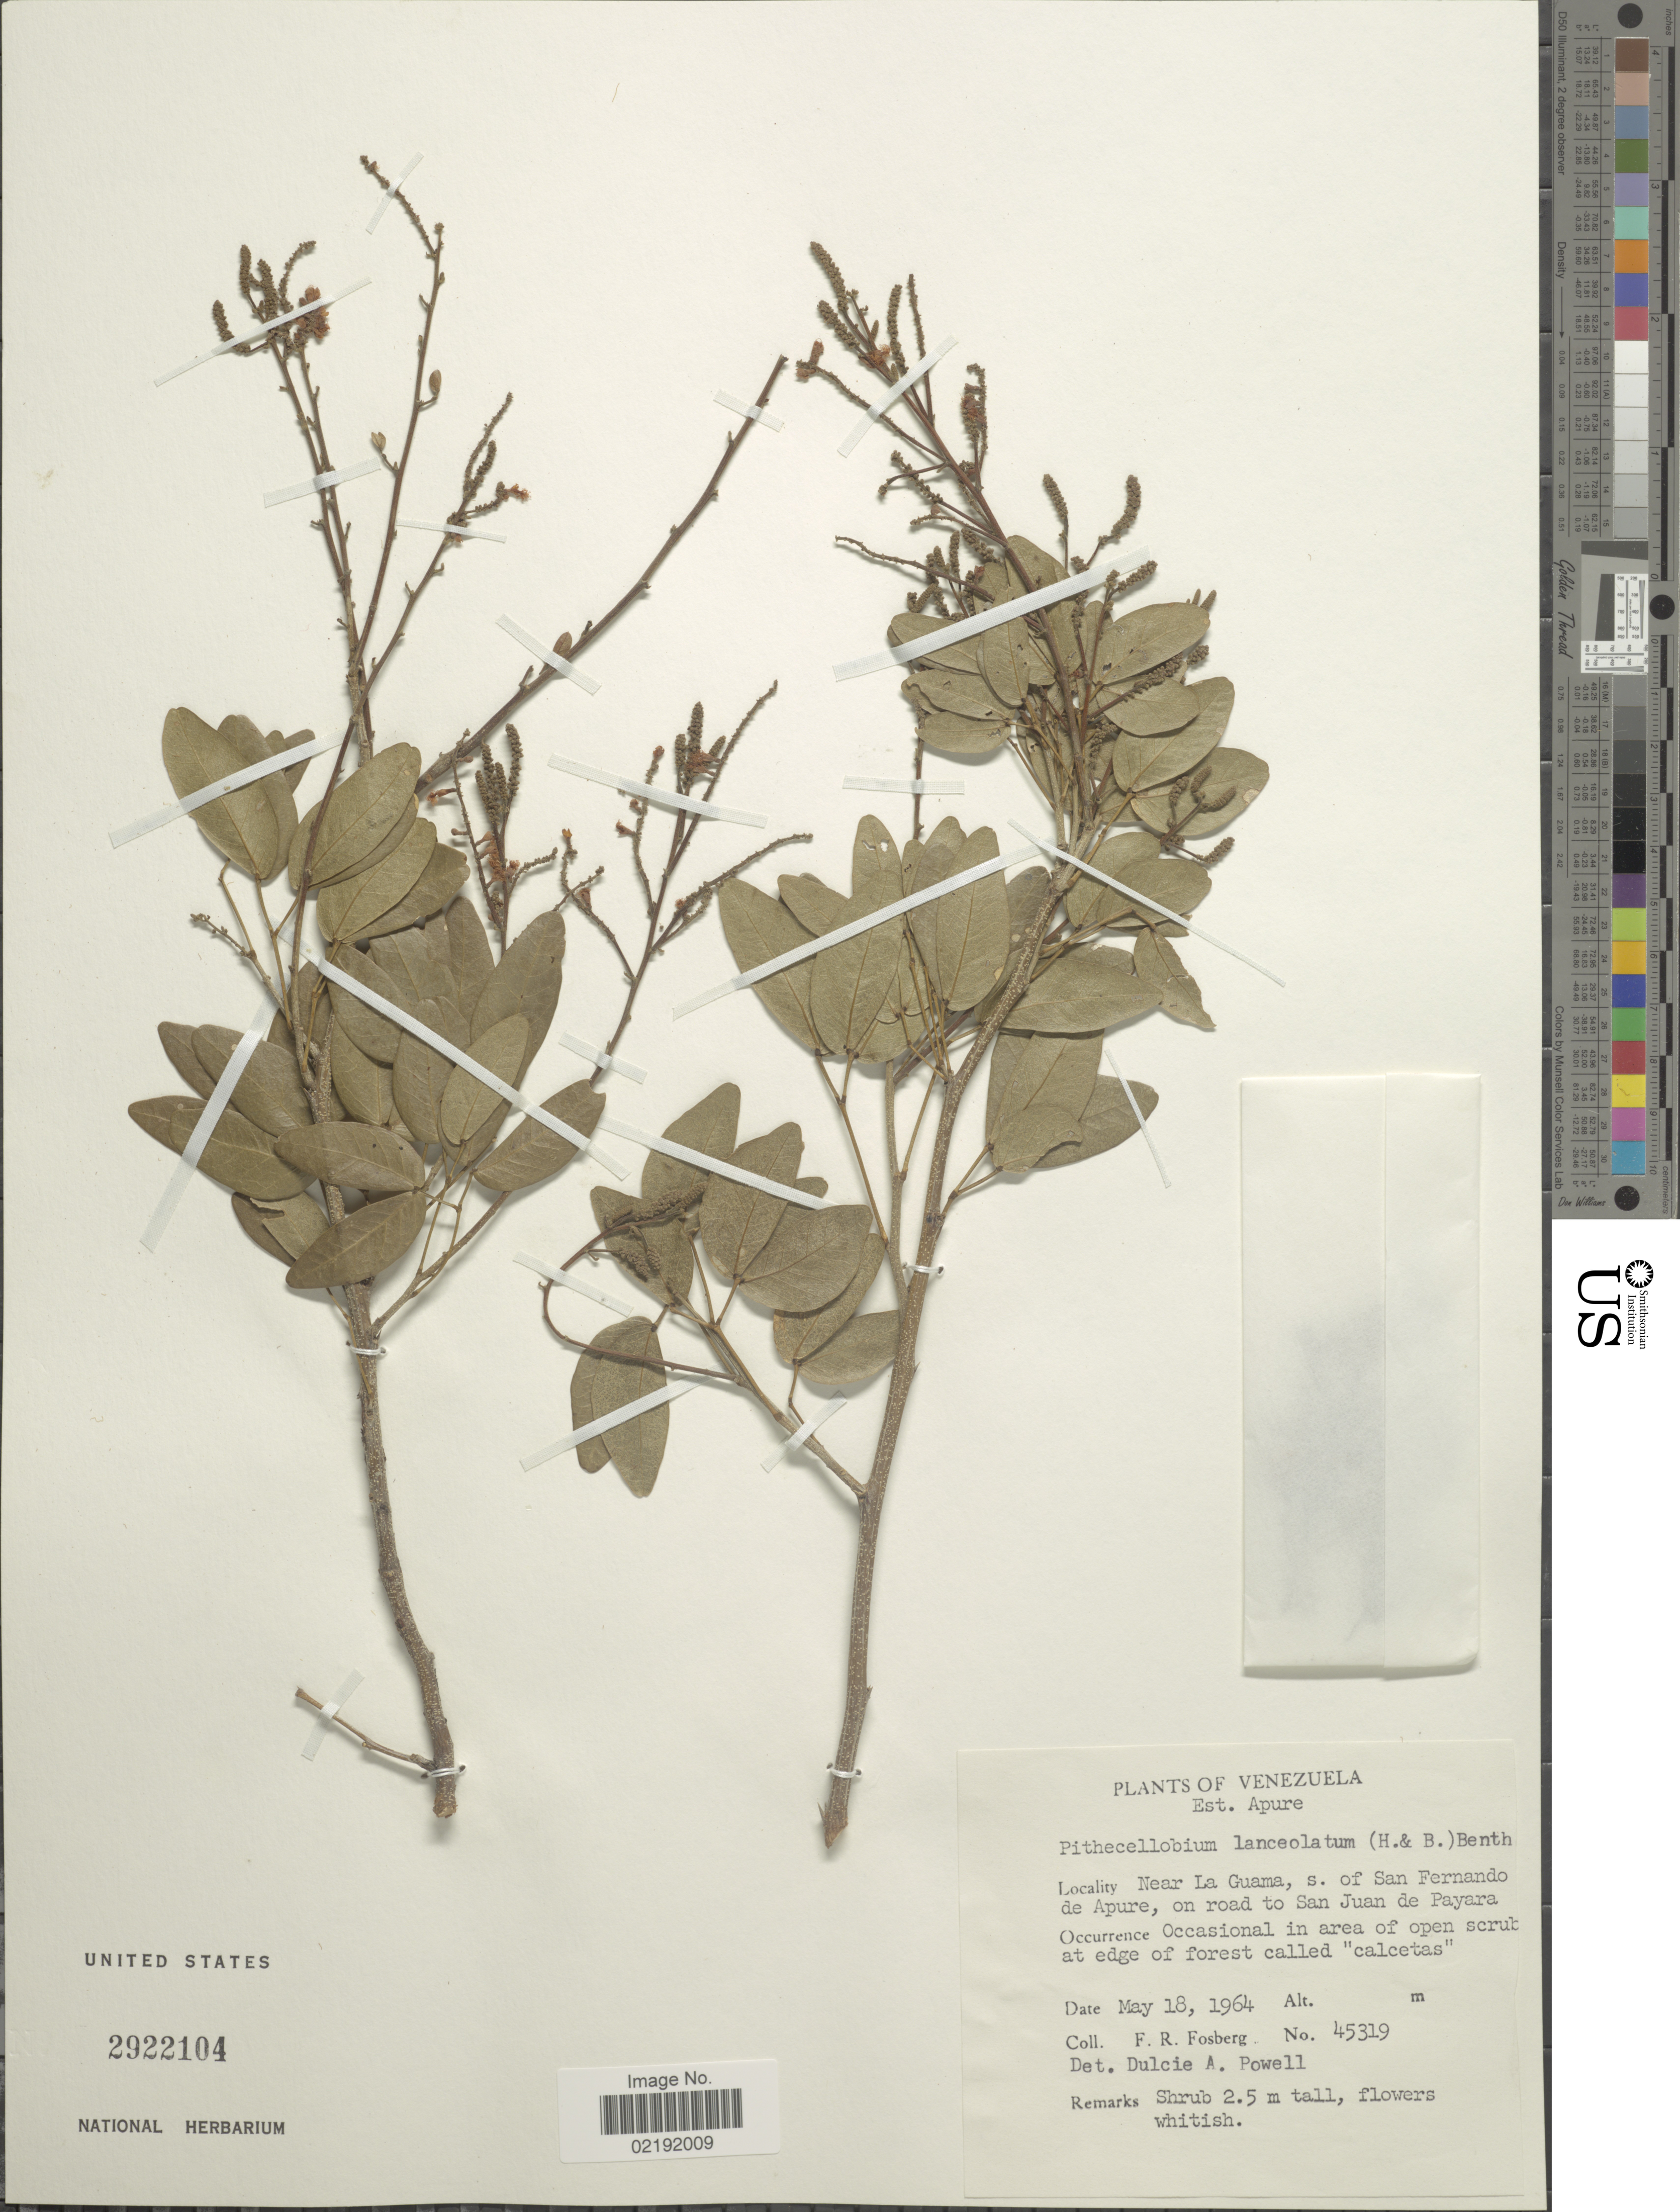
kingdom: Plantae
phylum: Tracheophyta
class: Magnoliopsida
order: Fabales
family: Fabaceae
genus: Pithecellobium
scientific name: Pithecellobium lanceolatum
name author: (Humb. & Bonpl. ex Willd.) Benth.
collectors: F. R. Fosberg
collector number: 45319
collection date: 1964-05-18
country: Venezuela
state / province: Apure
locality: Est. Apure. Near La Guama, s. of San Fernando de Apure, on road to San Juan de Payara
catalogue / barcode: US 2922104